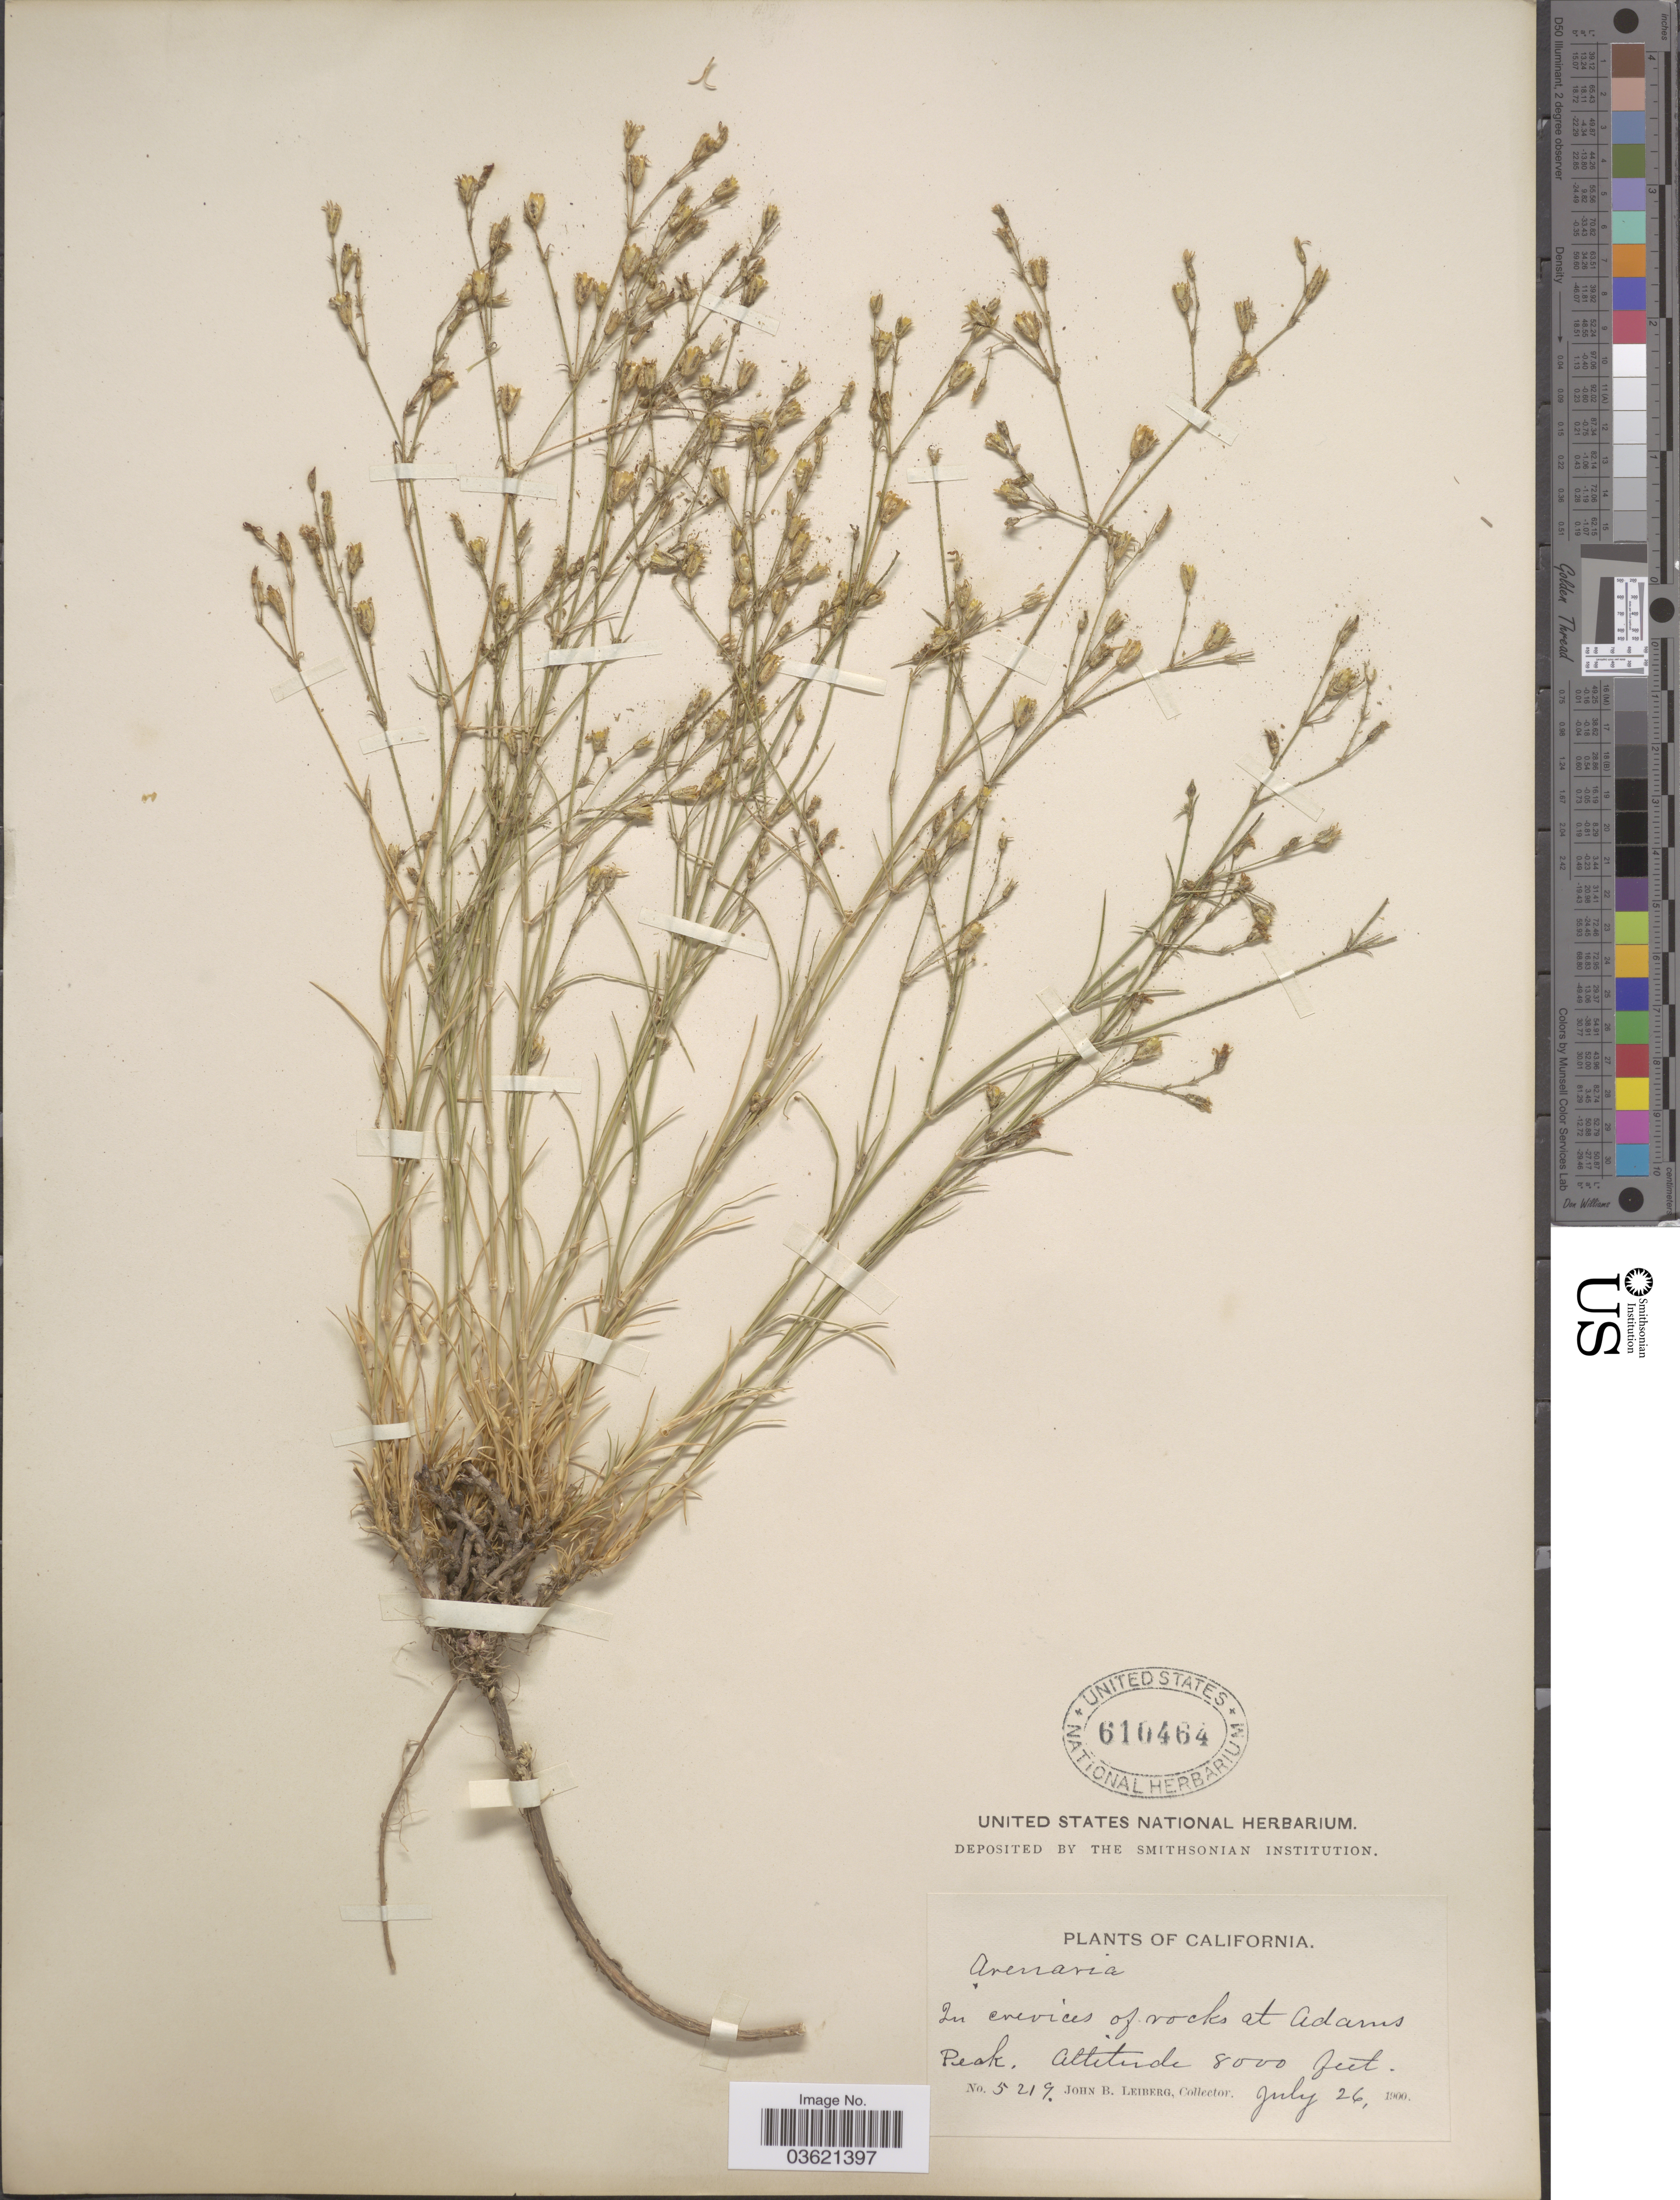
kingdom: Plantae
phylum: Tracheophyta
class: Magnoliopsida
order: Caryophyllales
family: Caryophyllaceae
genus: Arenaria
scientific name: Arenaria sp.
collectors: J. B. Leiberg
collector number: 5219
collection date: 1900-07-26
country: United States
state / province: California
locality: In crevices of rocks at Adams Peak.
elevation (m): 2438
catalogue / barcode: US 610464